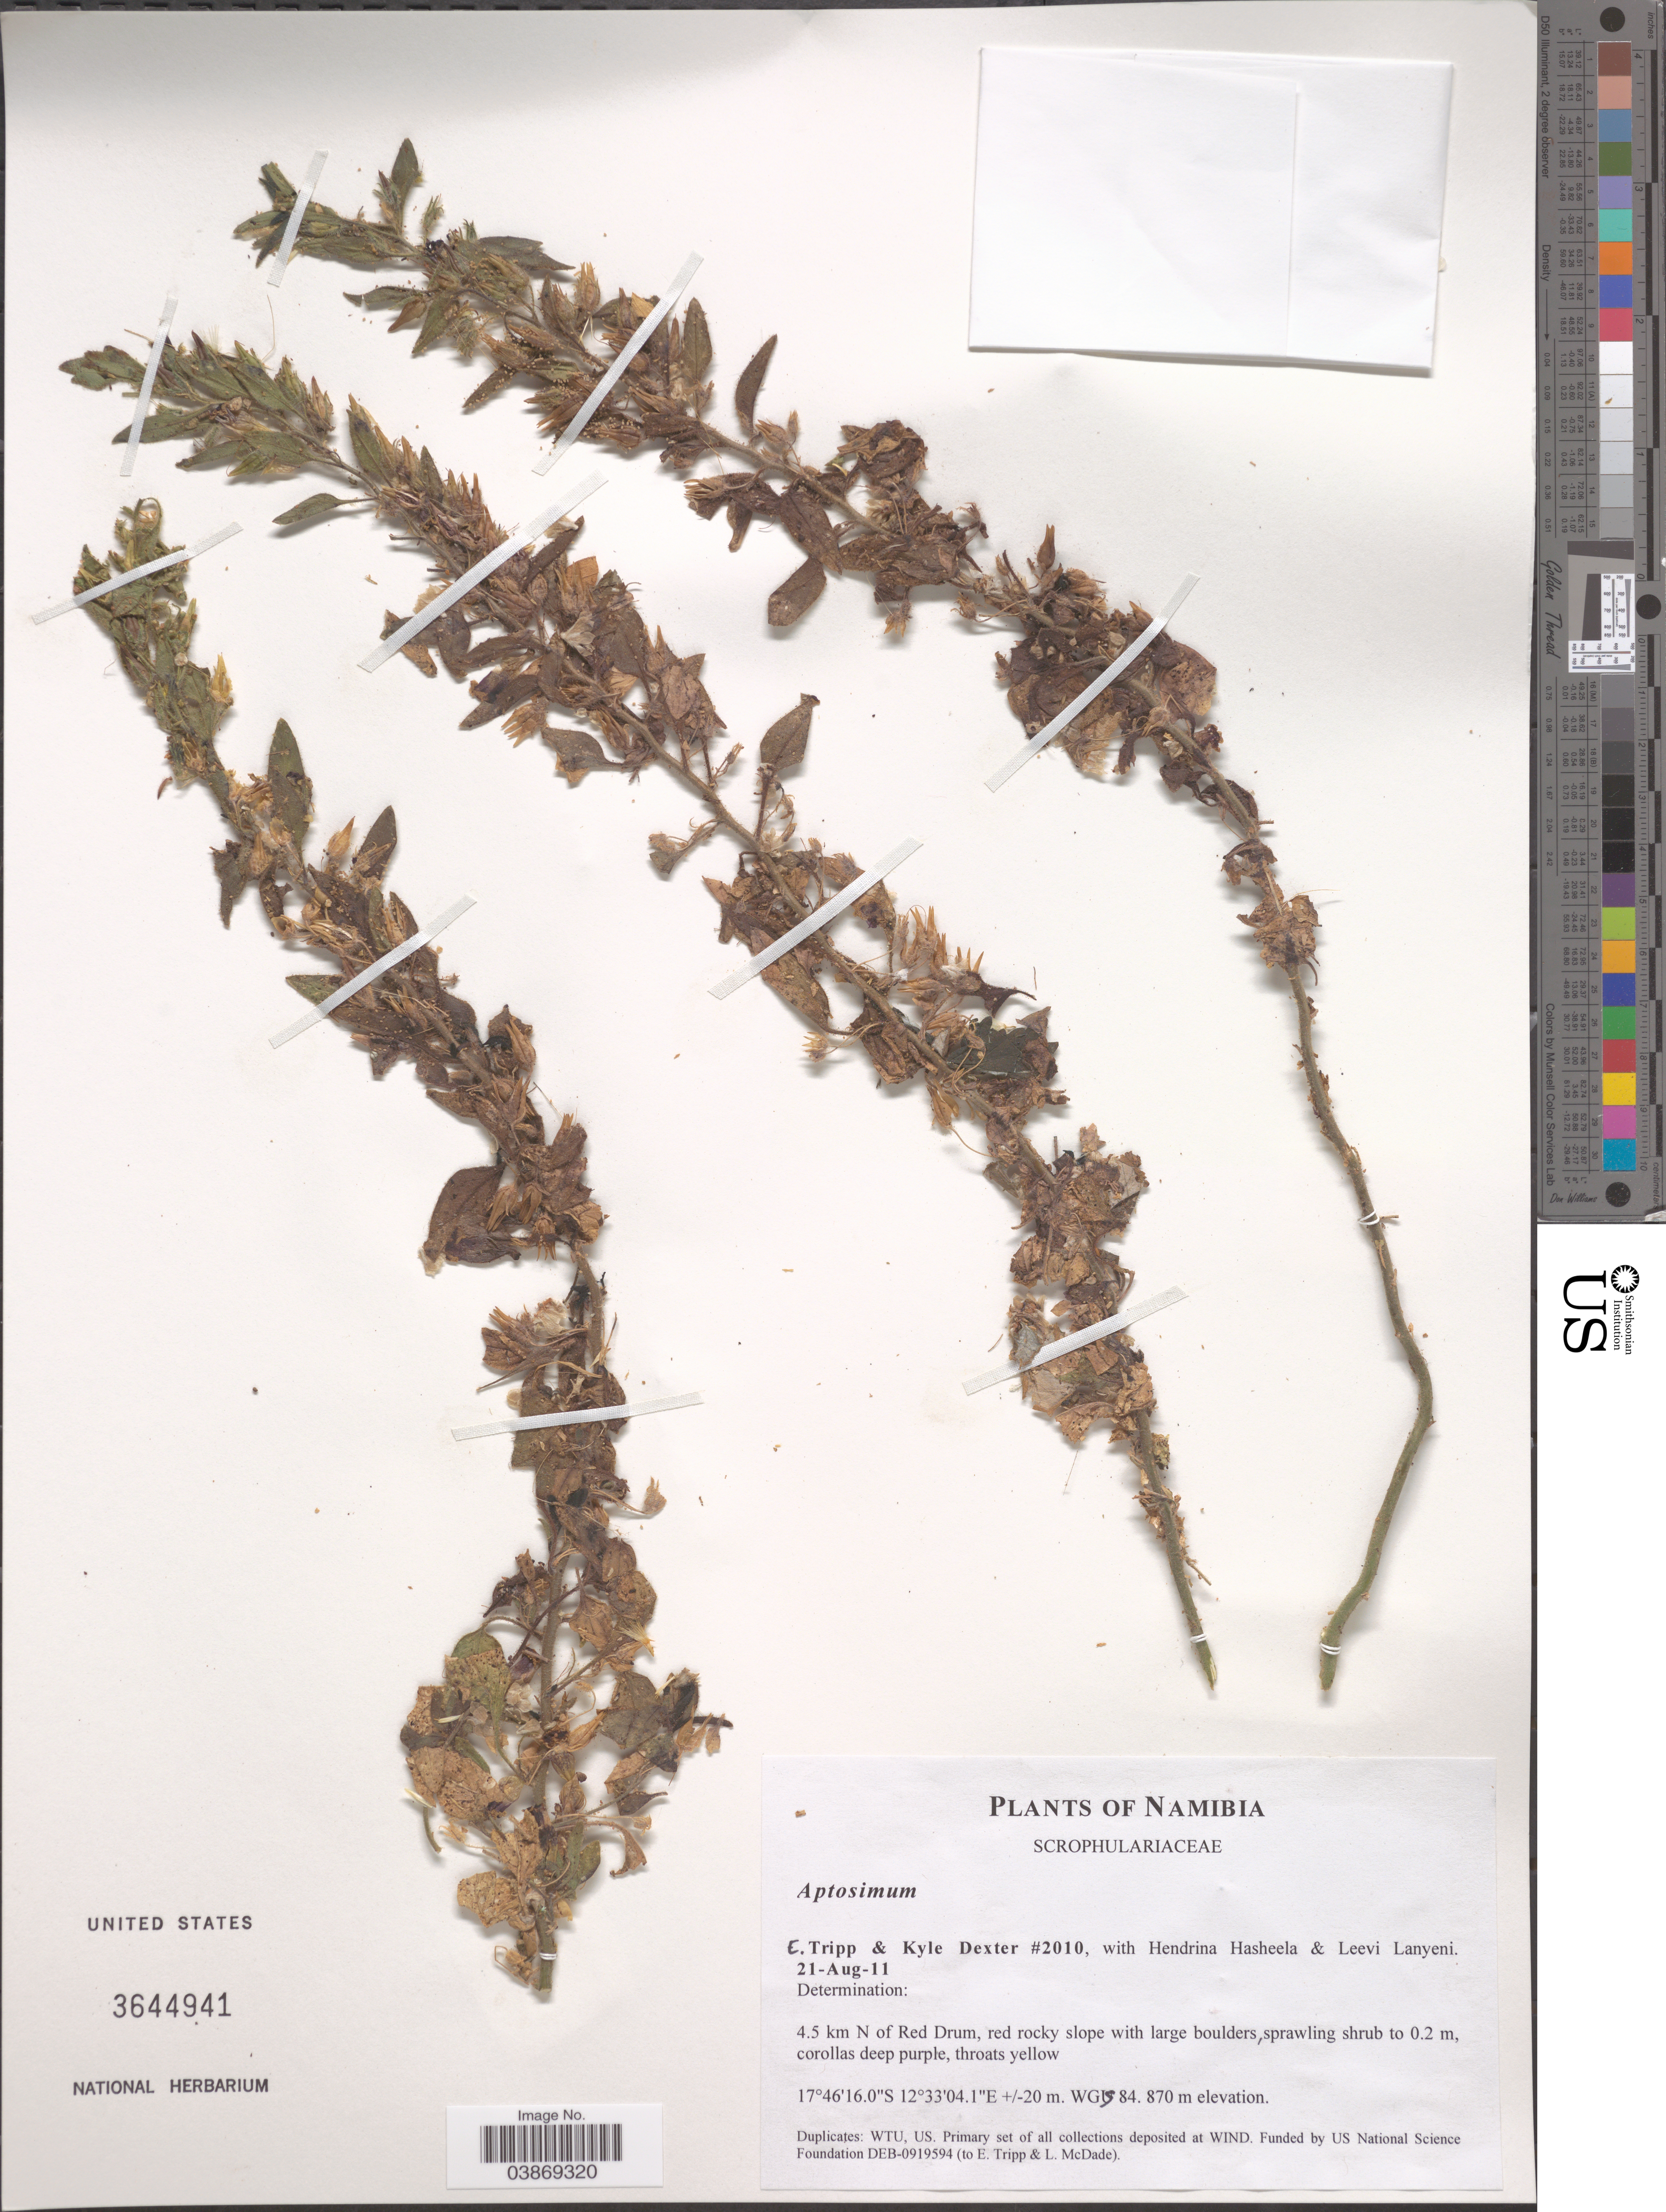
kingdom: Plantae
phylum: Tracheophyta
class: Magnoliopsida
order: Lamiales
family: Scrophulariaceae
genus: Aptosimum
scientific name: Aptosimum sp.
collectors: E. Tripp, K. Dexter, H. Hasheela & L. Lanyeni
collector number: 2010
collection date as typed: Transcribed d/m/y: 21/8/11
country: Namibia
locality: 4.5 km N of Red Drum. WGS 84.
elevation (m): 870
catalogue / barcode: US 3644941